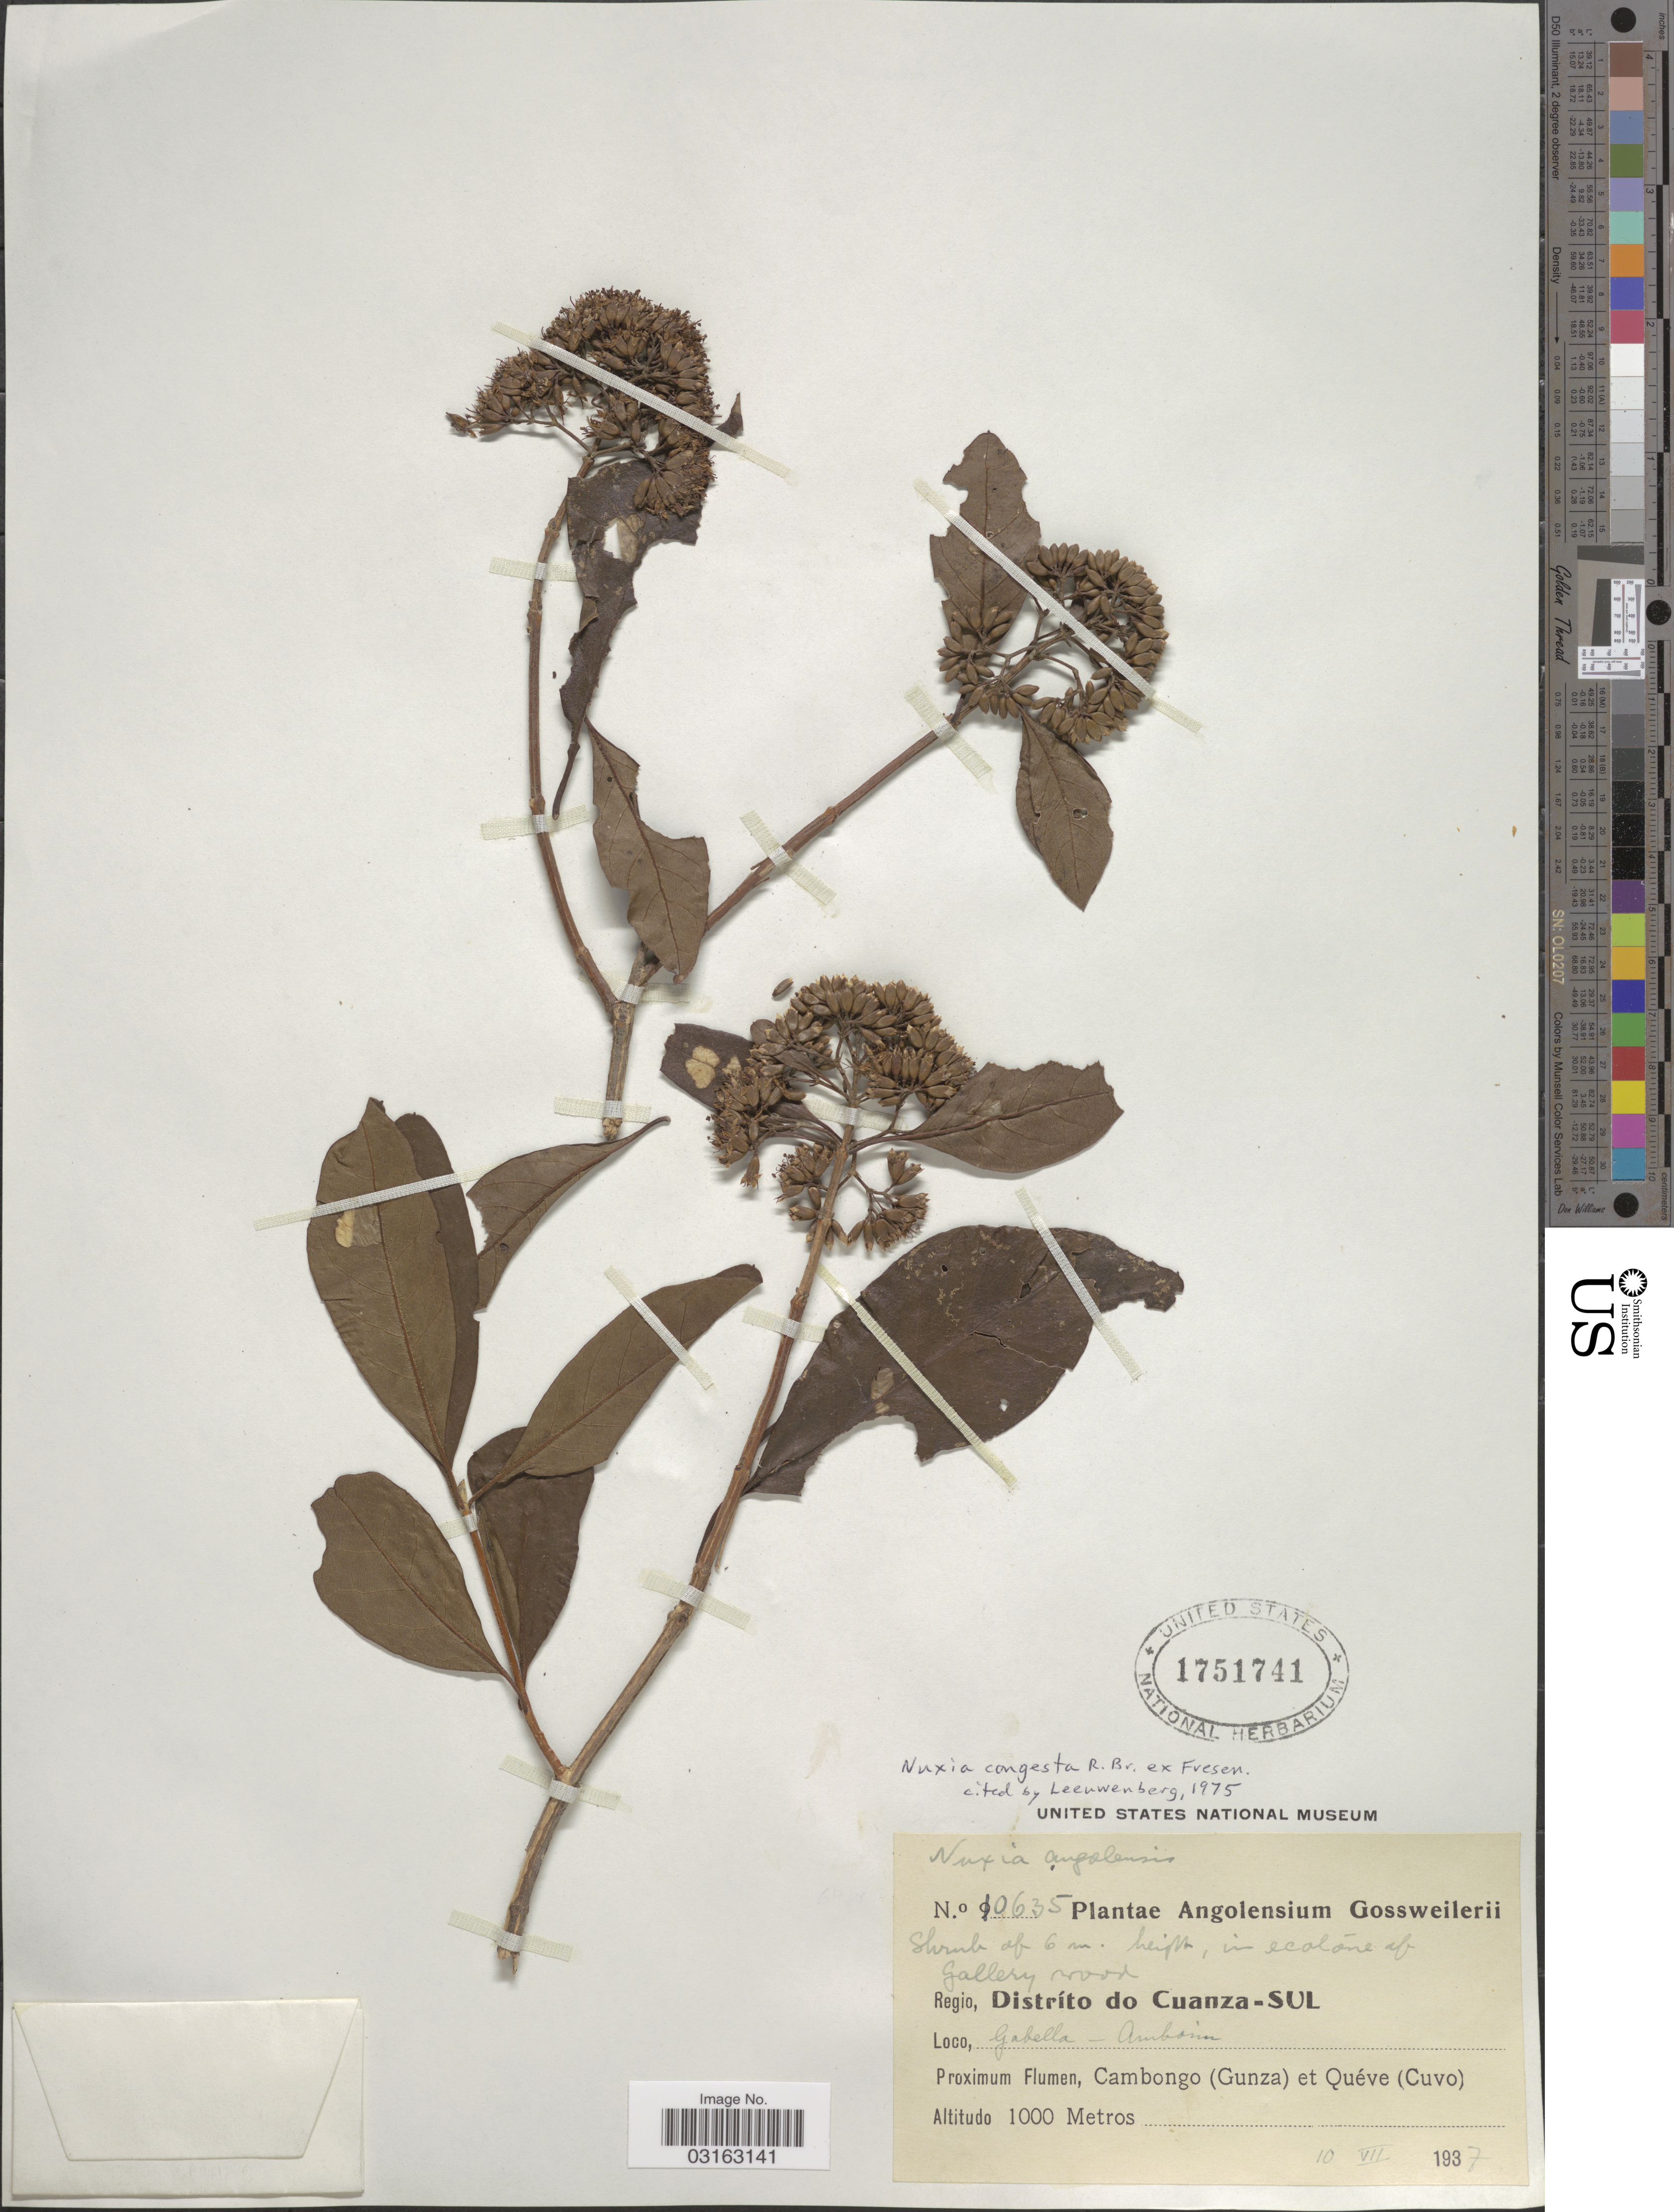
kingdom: Plantae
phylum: Tracheophyta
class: Magnoliopsida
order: Lamiales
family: Stilbaceae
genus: Nuxia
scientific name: Nuxia congesta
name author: R. Br. ex Fresen.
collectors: -. Gossweiler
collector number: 10635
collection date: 1937-07-10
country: Angola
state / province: Cuanza Sul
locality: Regio, Distríto do Cuanza-Sul. Gabella-amboim. Cambongo (Gunza) et Quéve (Cuvo).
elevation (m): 1000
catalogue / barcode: US 1751741